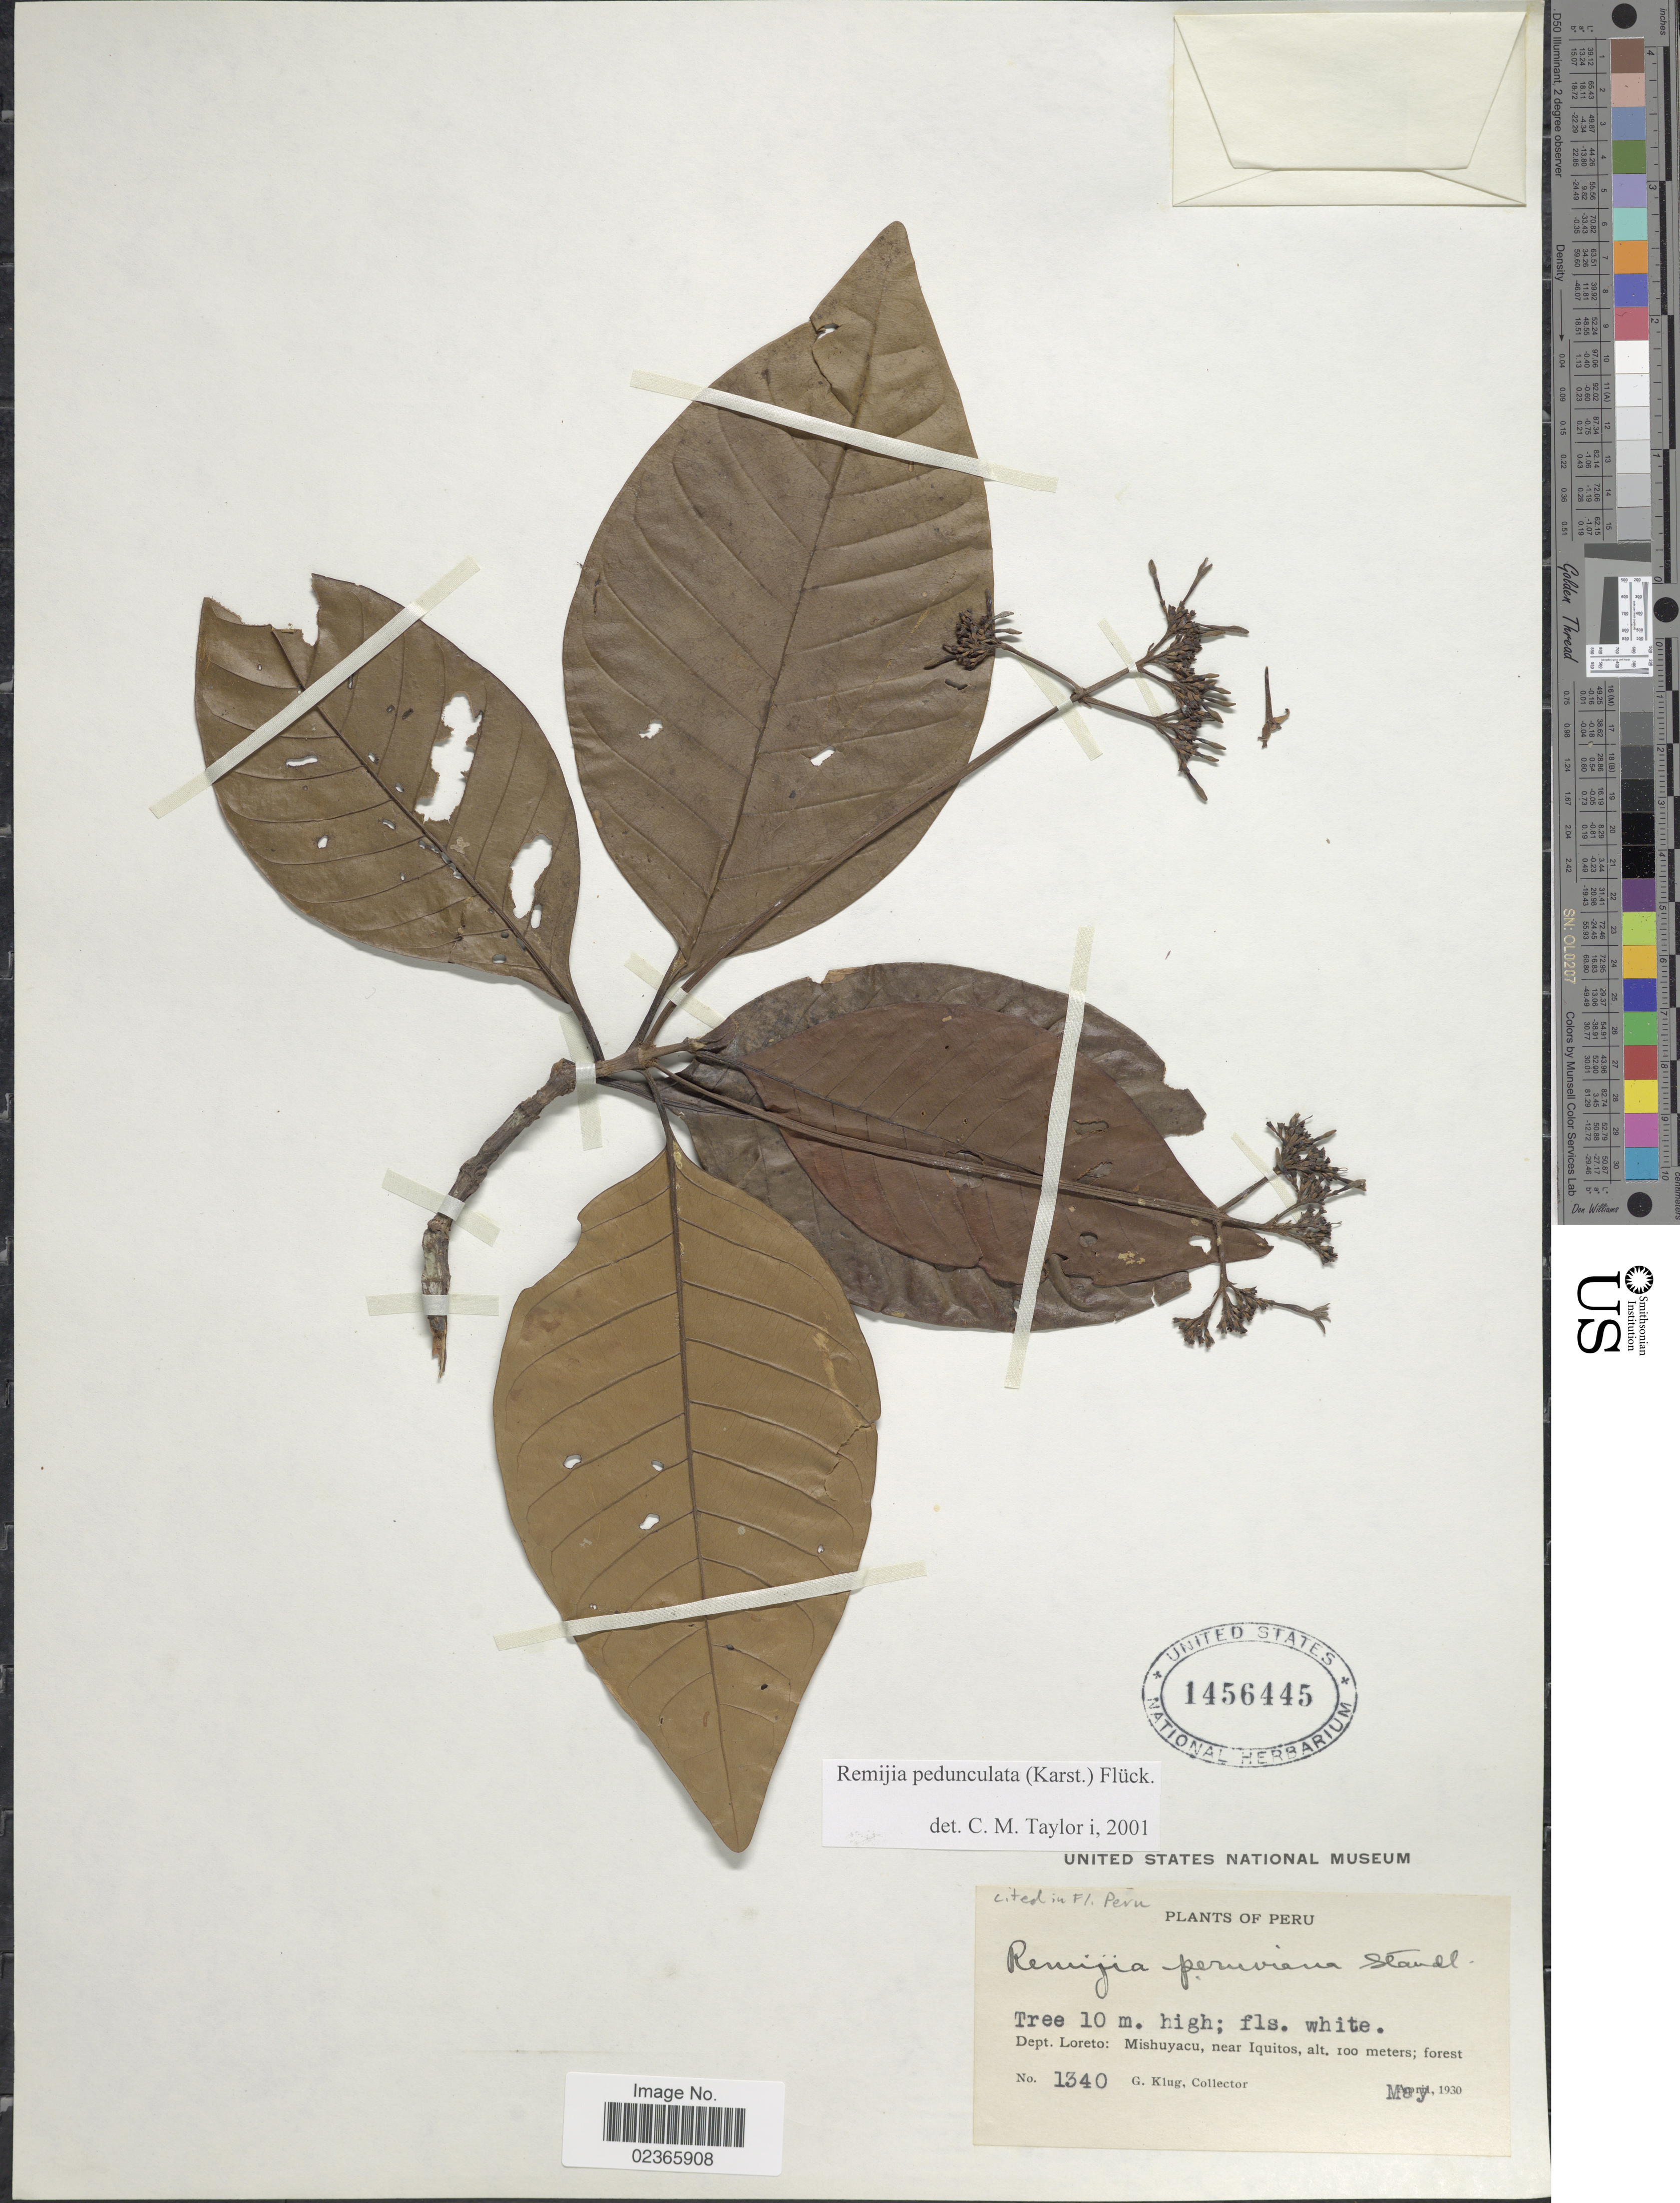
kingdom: Plantae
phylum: Tracheophyta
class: Magnoliopsida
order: Gentianales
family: Rubiaceae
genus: Remijia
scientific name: Remijia pedunculata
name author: (H. Karst.) Fluck.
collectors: G. Klug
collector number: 1340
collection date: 1930-05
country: Peru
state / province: Loreto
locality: Mishuyacu, near Iquitos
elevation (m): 100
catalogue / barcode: US 1456445